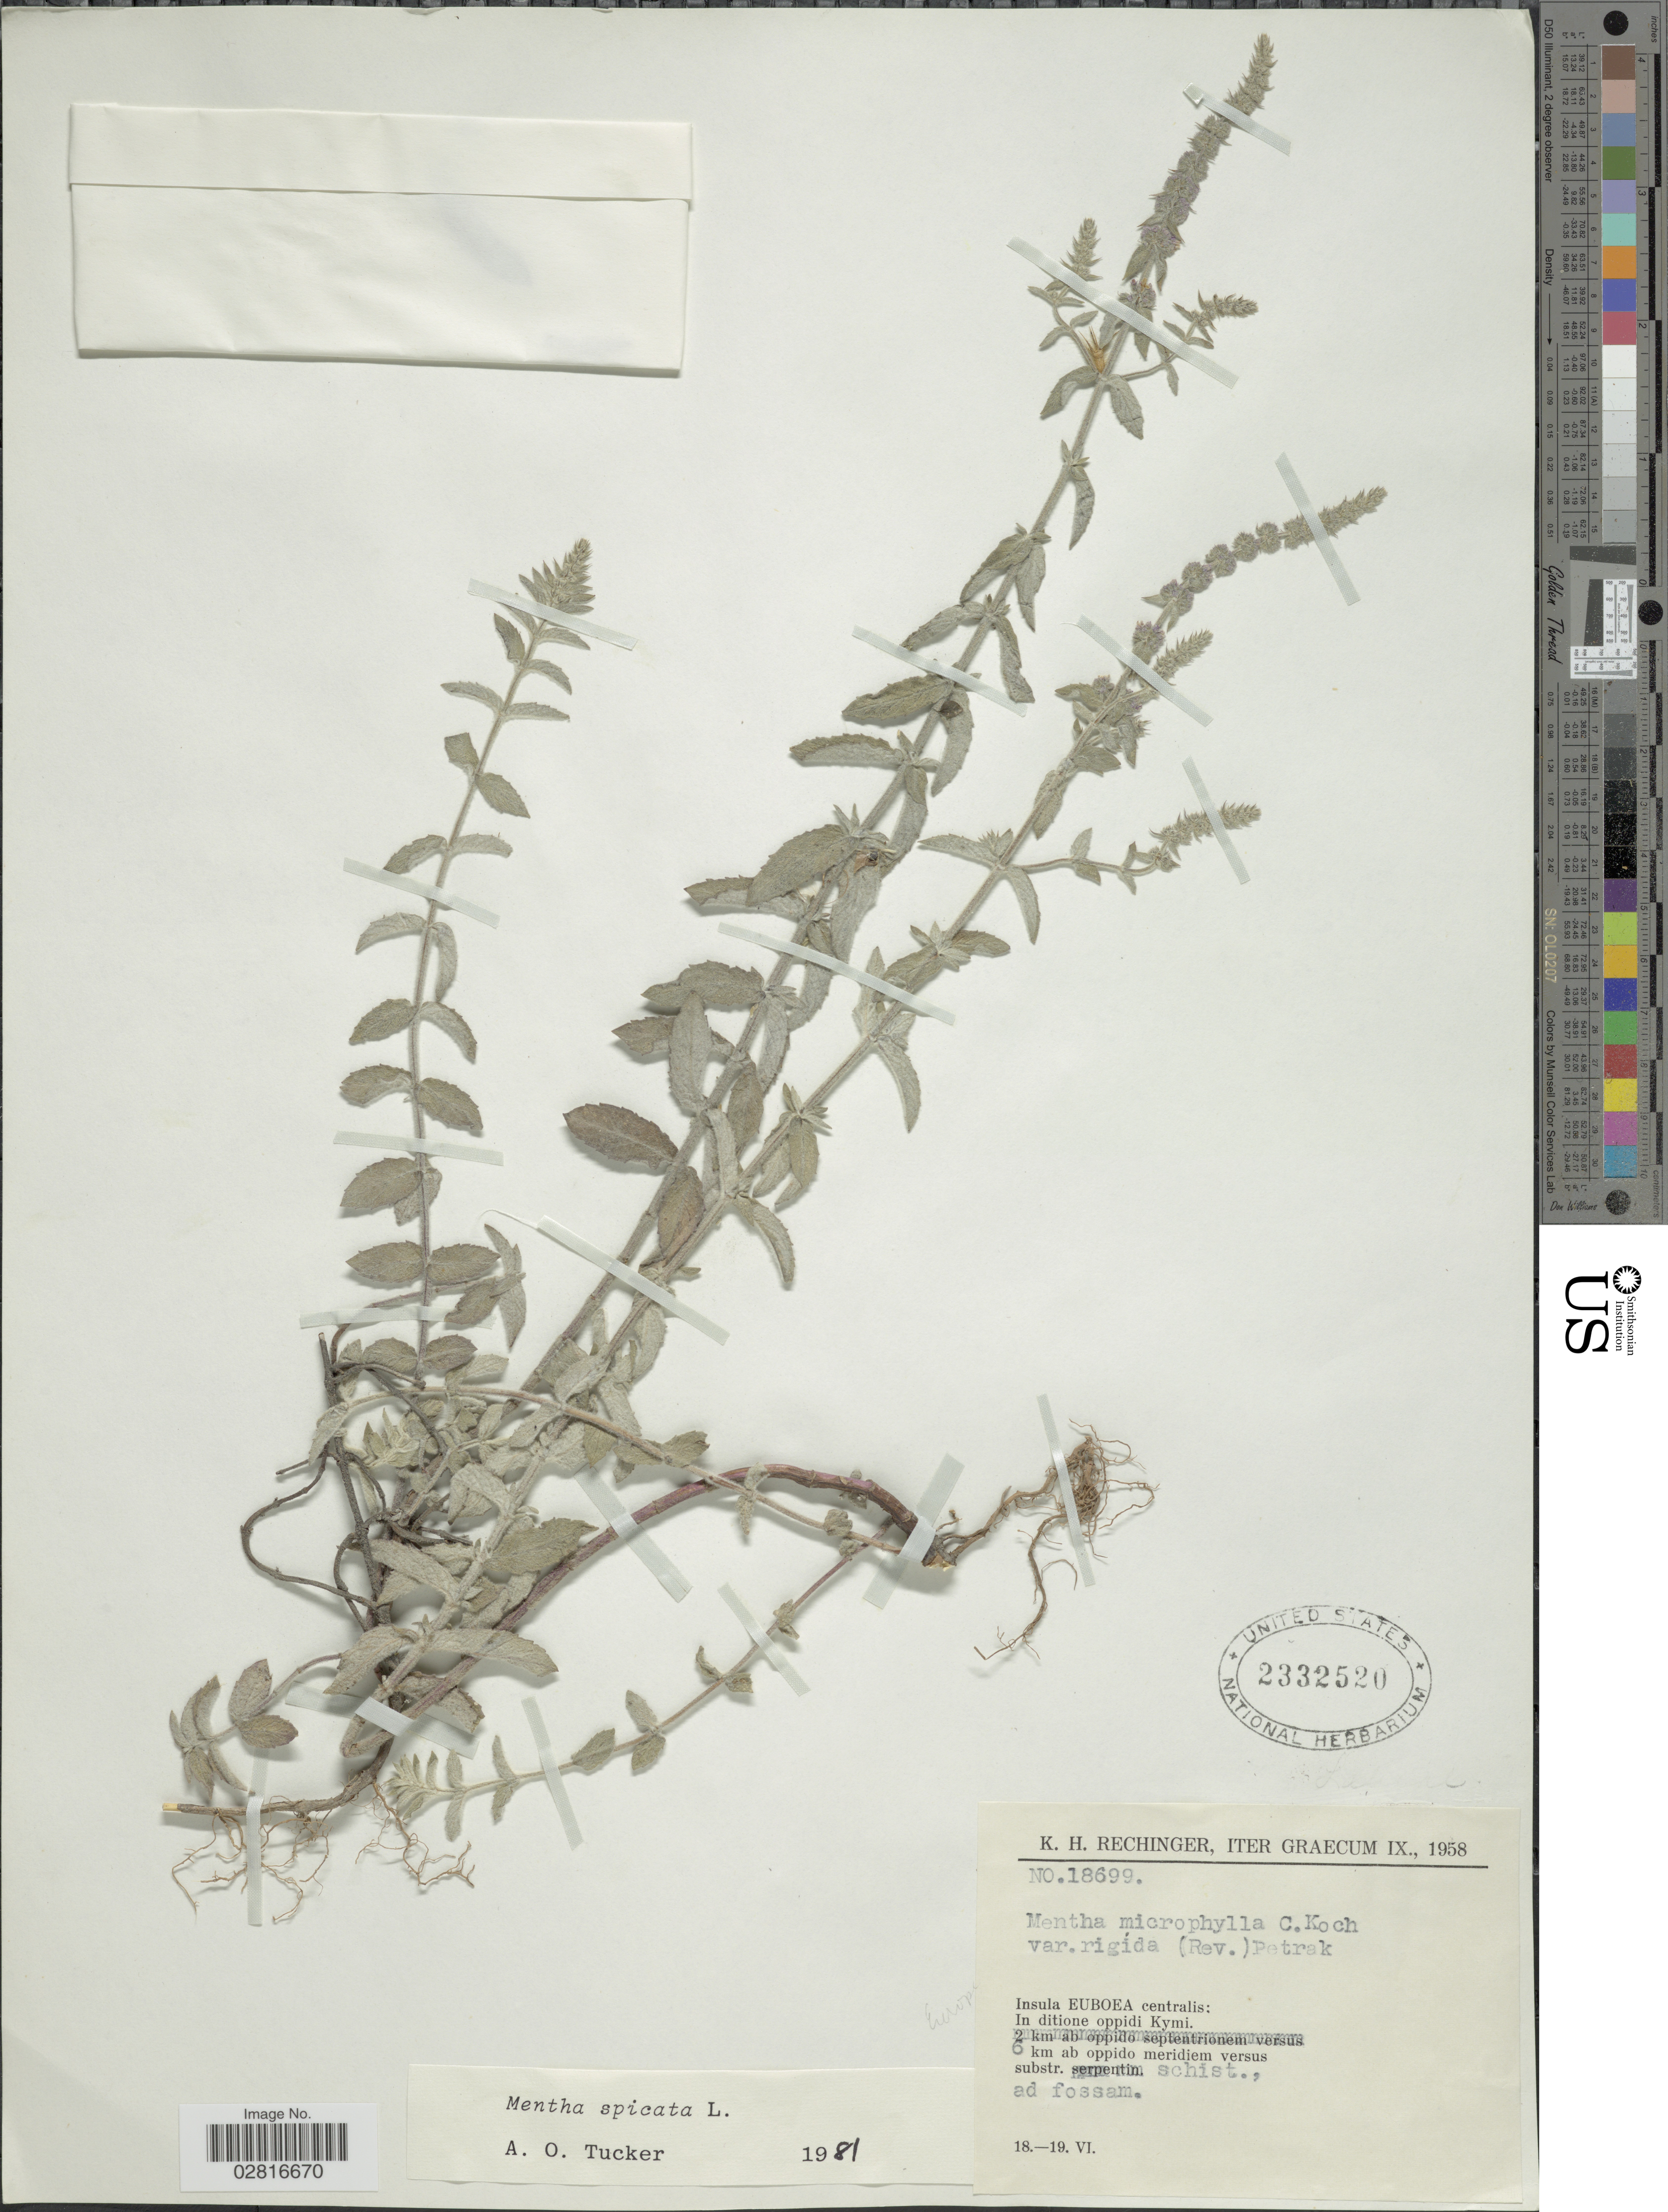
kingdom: Plantae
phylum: Tracheophyta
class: Magnoliopsida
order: Lamiales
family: Lamiaceae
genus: Mentha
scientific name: Mentha spicata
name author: L.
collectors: K. H. Rechinger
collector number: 18699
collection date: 1958-06-18/1958-06-19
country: Greece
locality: Iter Graecum. Insula Euboea centralis: In ditione oppidi Kymi. 6 km ab oppido meridiem versus substr. schist., ad fossam.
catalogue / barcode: US 2332520